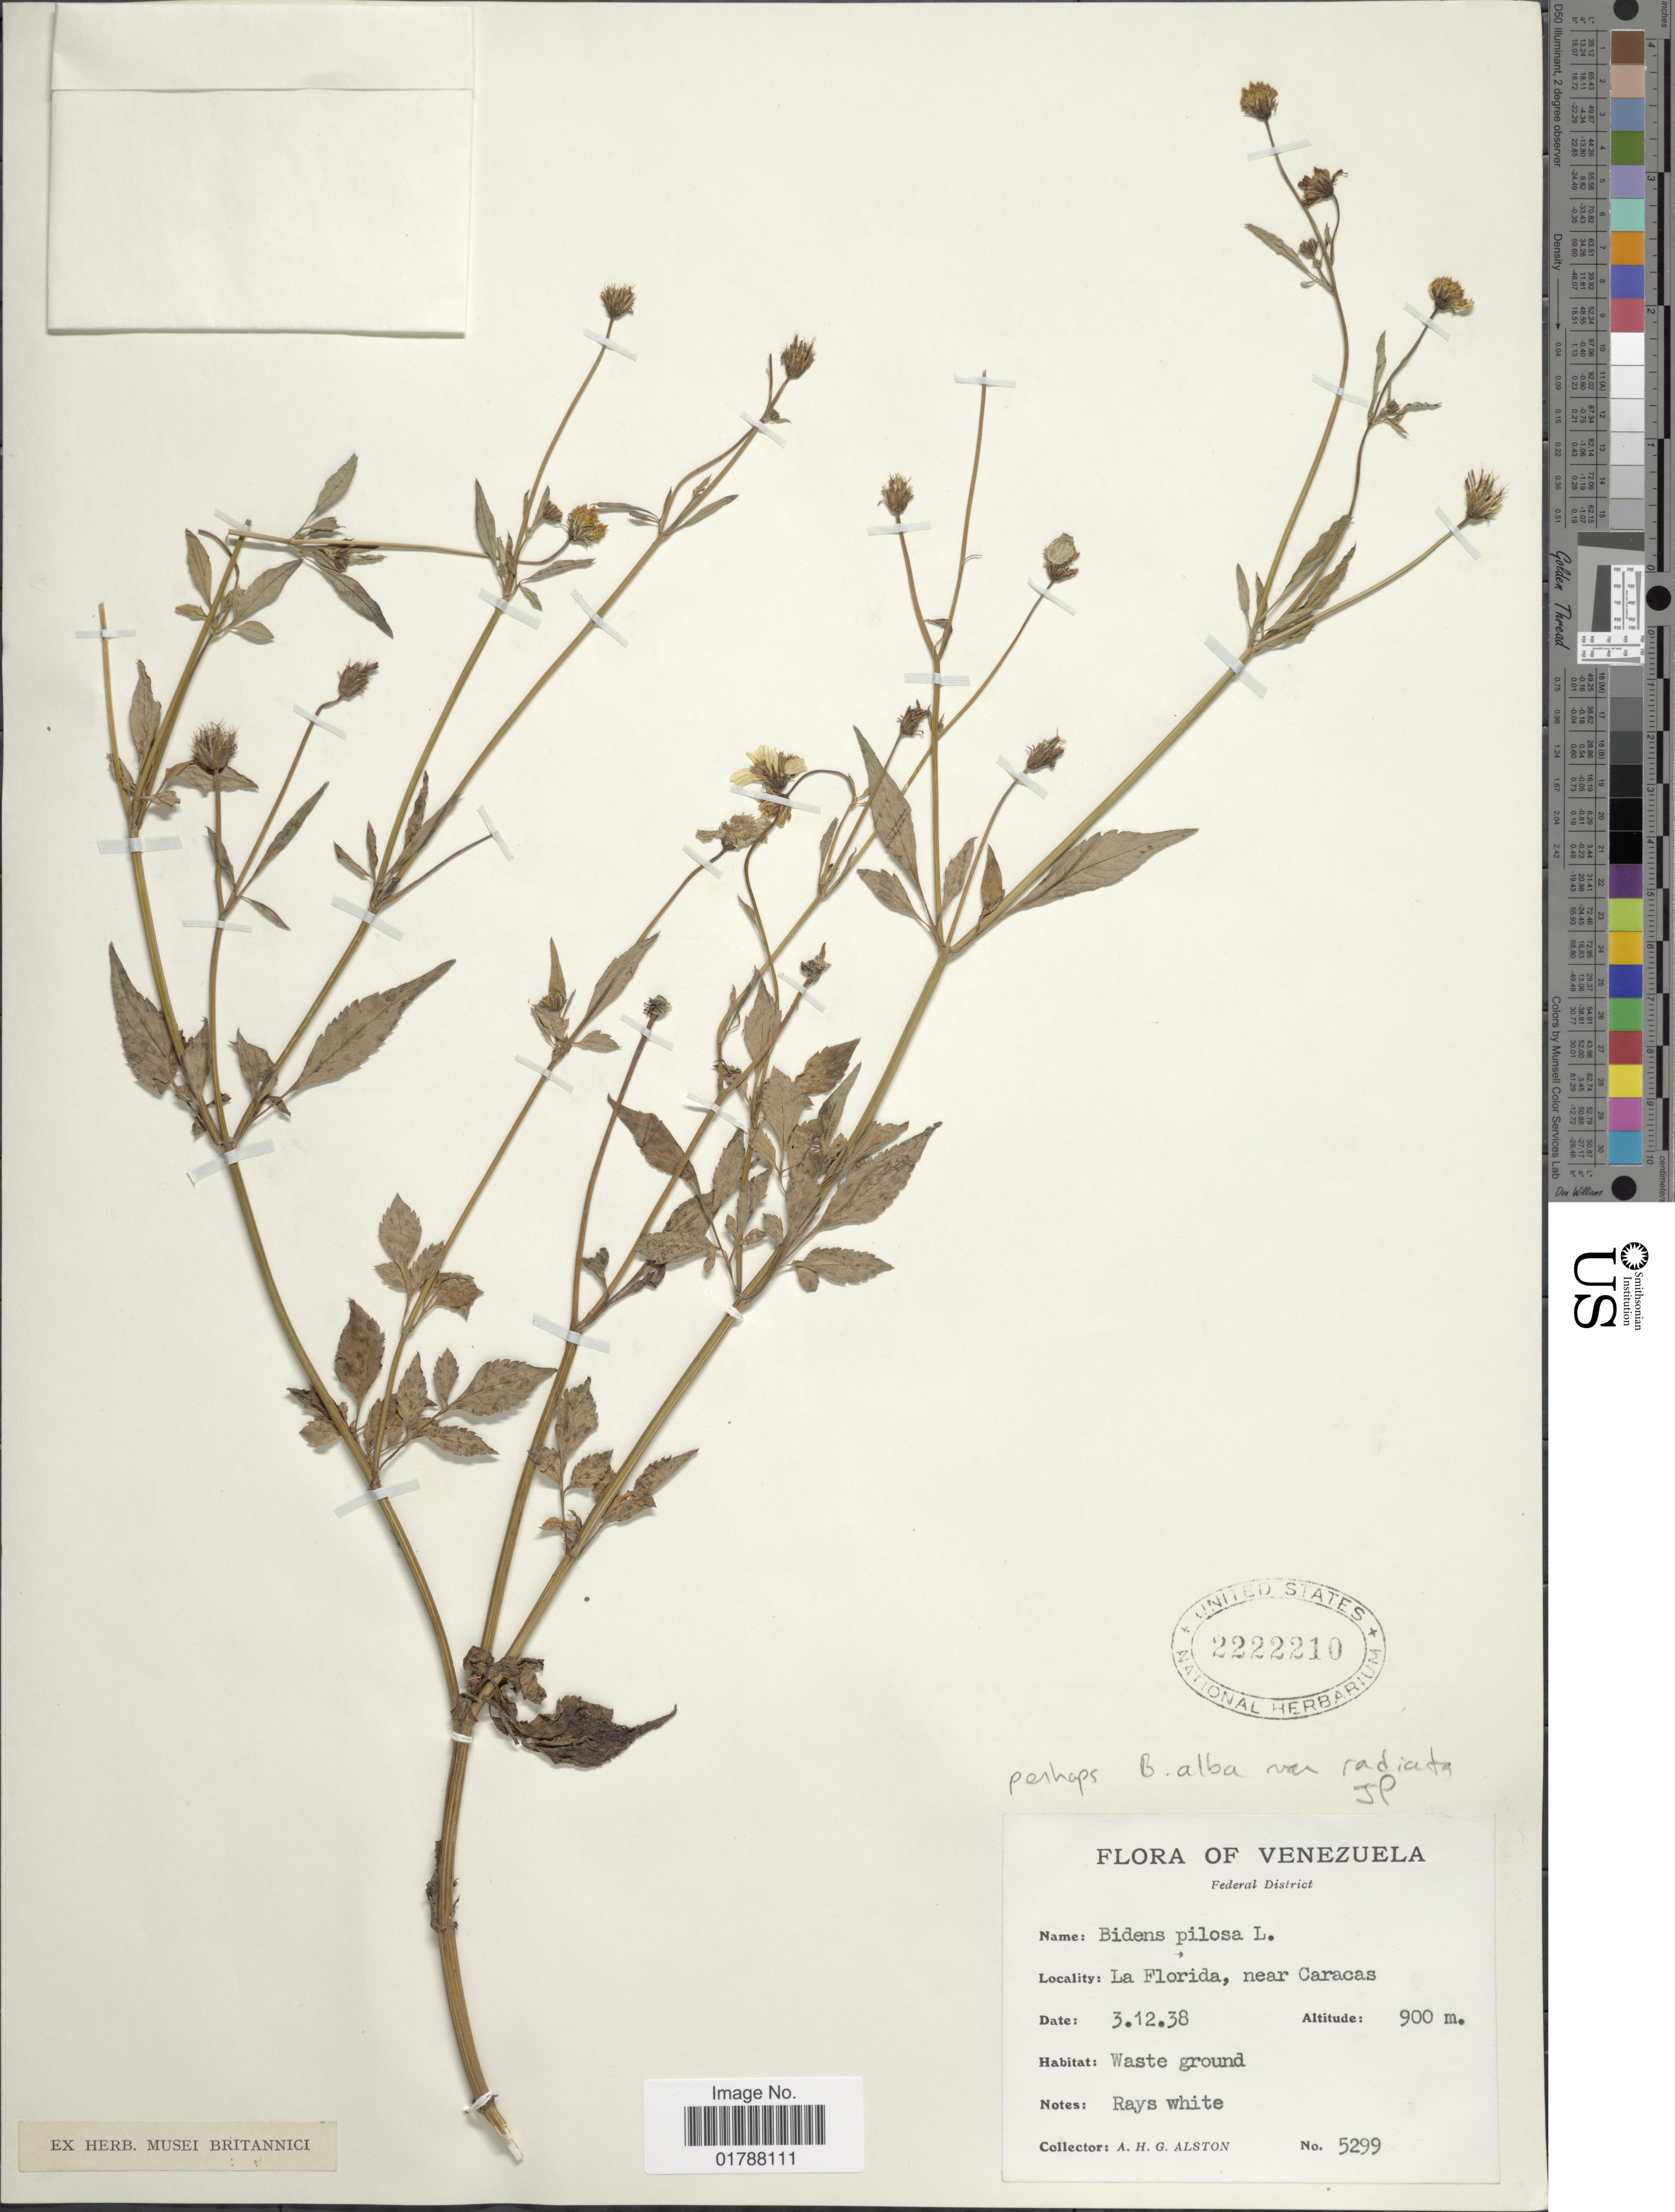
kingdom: Plantae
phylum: Tracheophyta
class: Magnoliopsida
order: Asterales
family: Asteraceae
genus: Bidens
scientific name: Bidens alba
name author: (L.) DC.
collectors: A. H. Alston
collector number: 5299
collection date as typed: Transcribed d/m/y: 3/12/38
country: Venezuela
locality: Federal District, La Florida, near Caracas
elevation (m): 900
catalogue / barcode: US 2222210